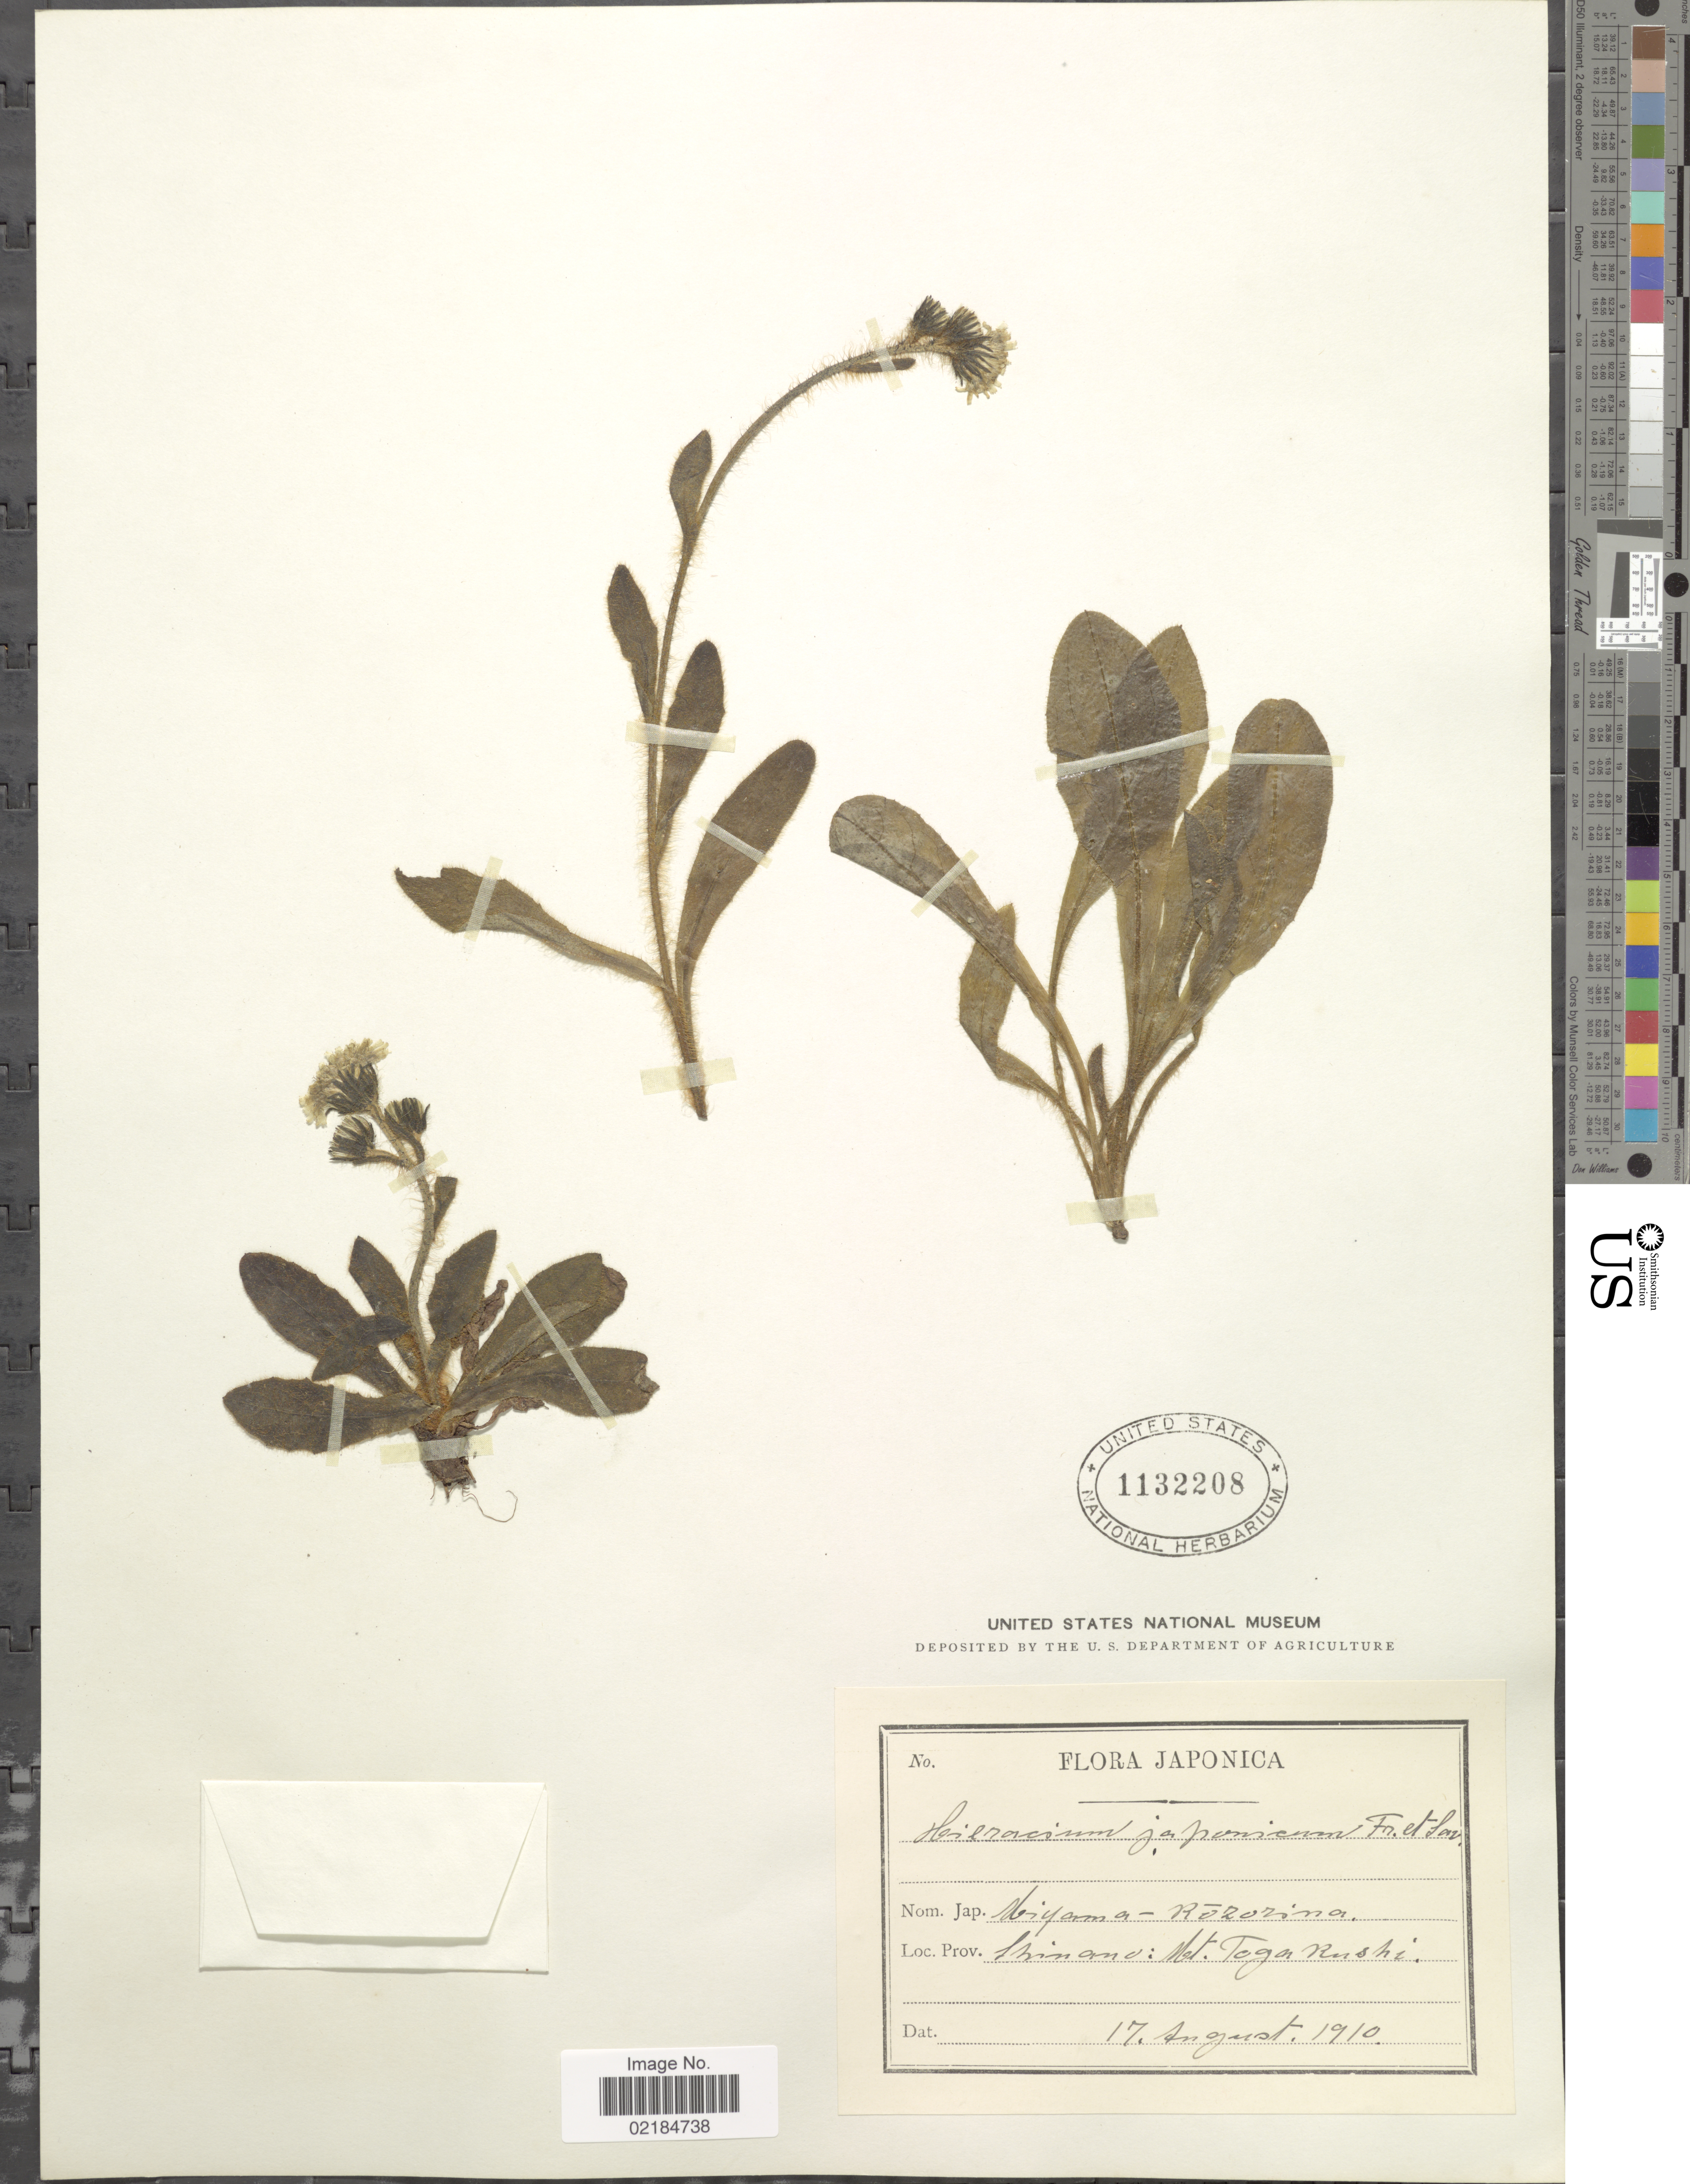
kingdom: Plantae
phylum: Tracheophyta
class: Magnoliopsida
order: Asterales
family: Asteraceae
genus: Hieracium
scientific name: Hieracium japonicum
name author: Franch.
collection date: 1910-08-17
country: Japan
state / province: Nagano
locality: Shinano: Mt. Togakushi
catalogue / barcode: US 1132208